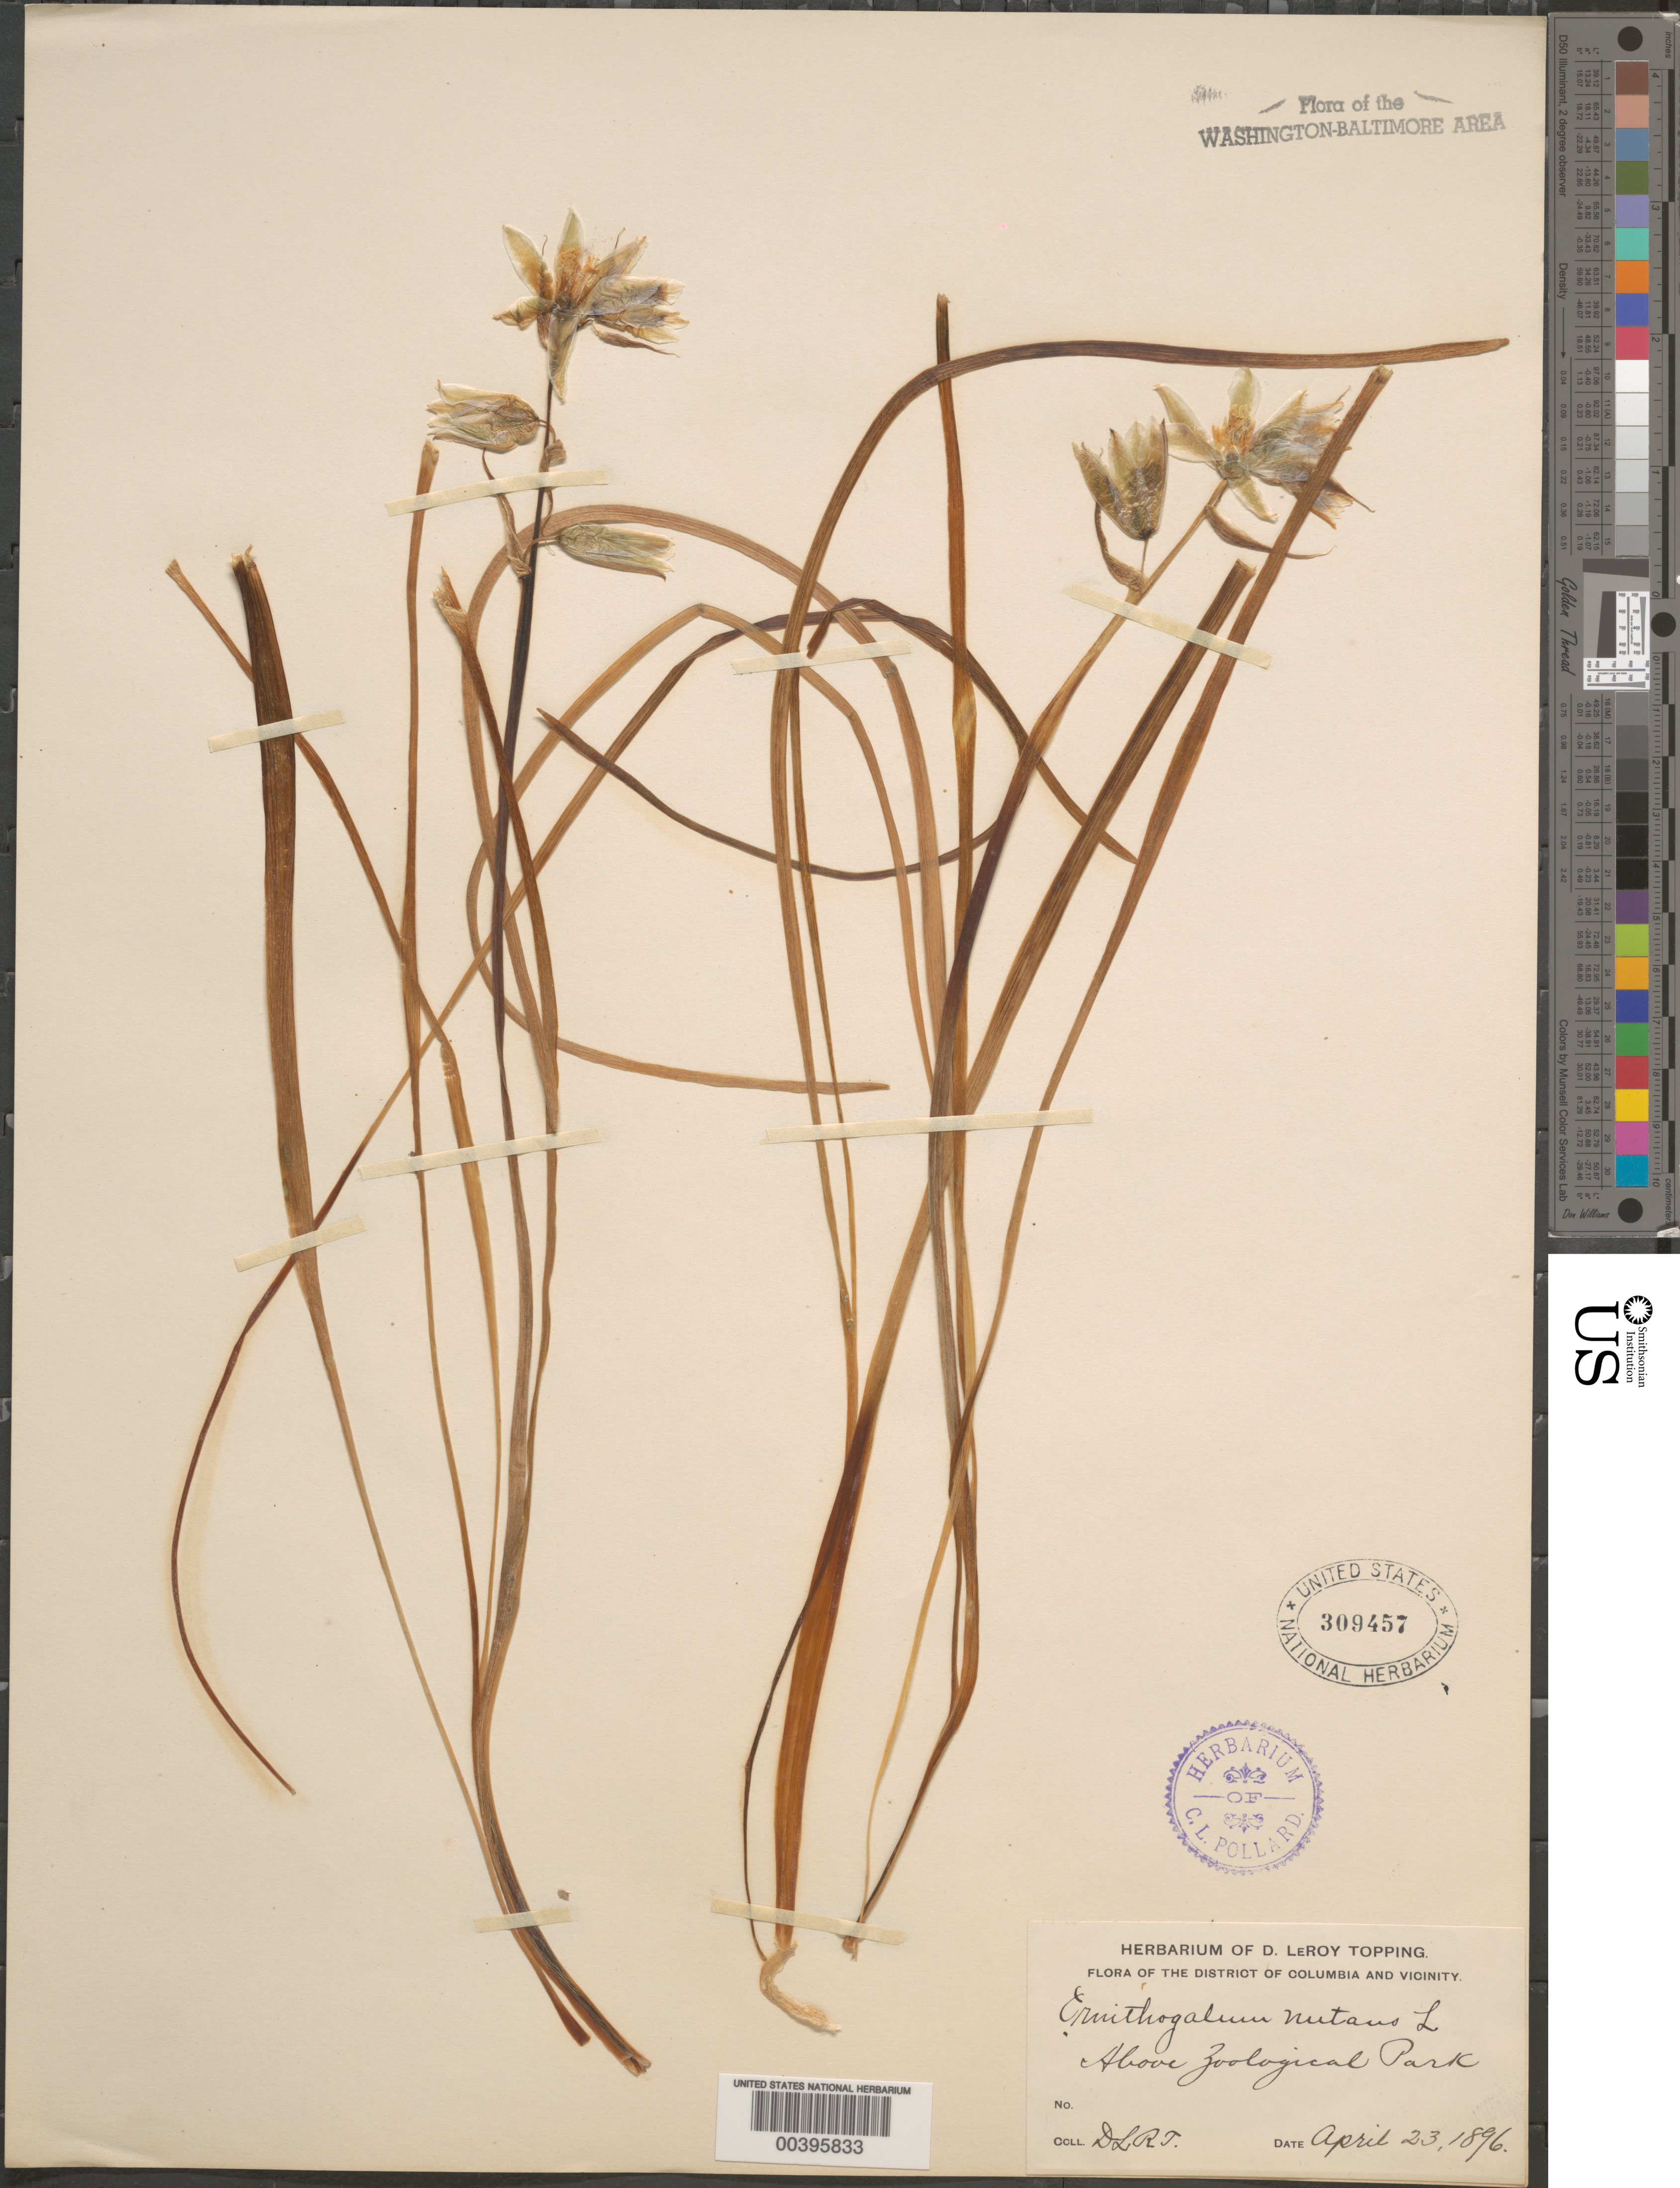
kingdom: Plantae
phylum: Tracheophyta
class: Liliopsida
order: Asparagales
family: Asparagaceae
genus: Ornithogalum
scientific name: Ornithogalum nutans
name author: L.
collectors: D. L. Topping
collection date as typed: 23 Apr 1896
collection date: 1896-04-23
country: United States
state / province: District of Columbia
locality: Above Zoological Park Rock Creek Park and vicinity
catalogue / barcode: US 309457